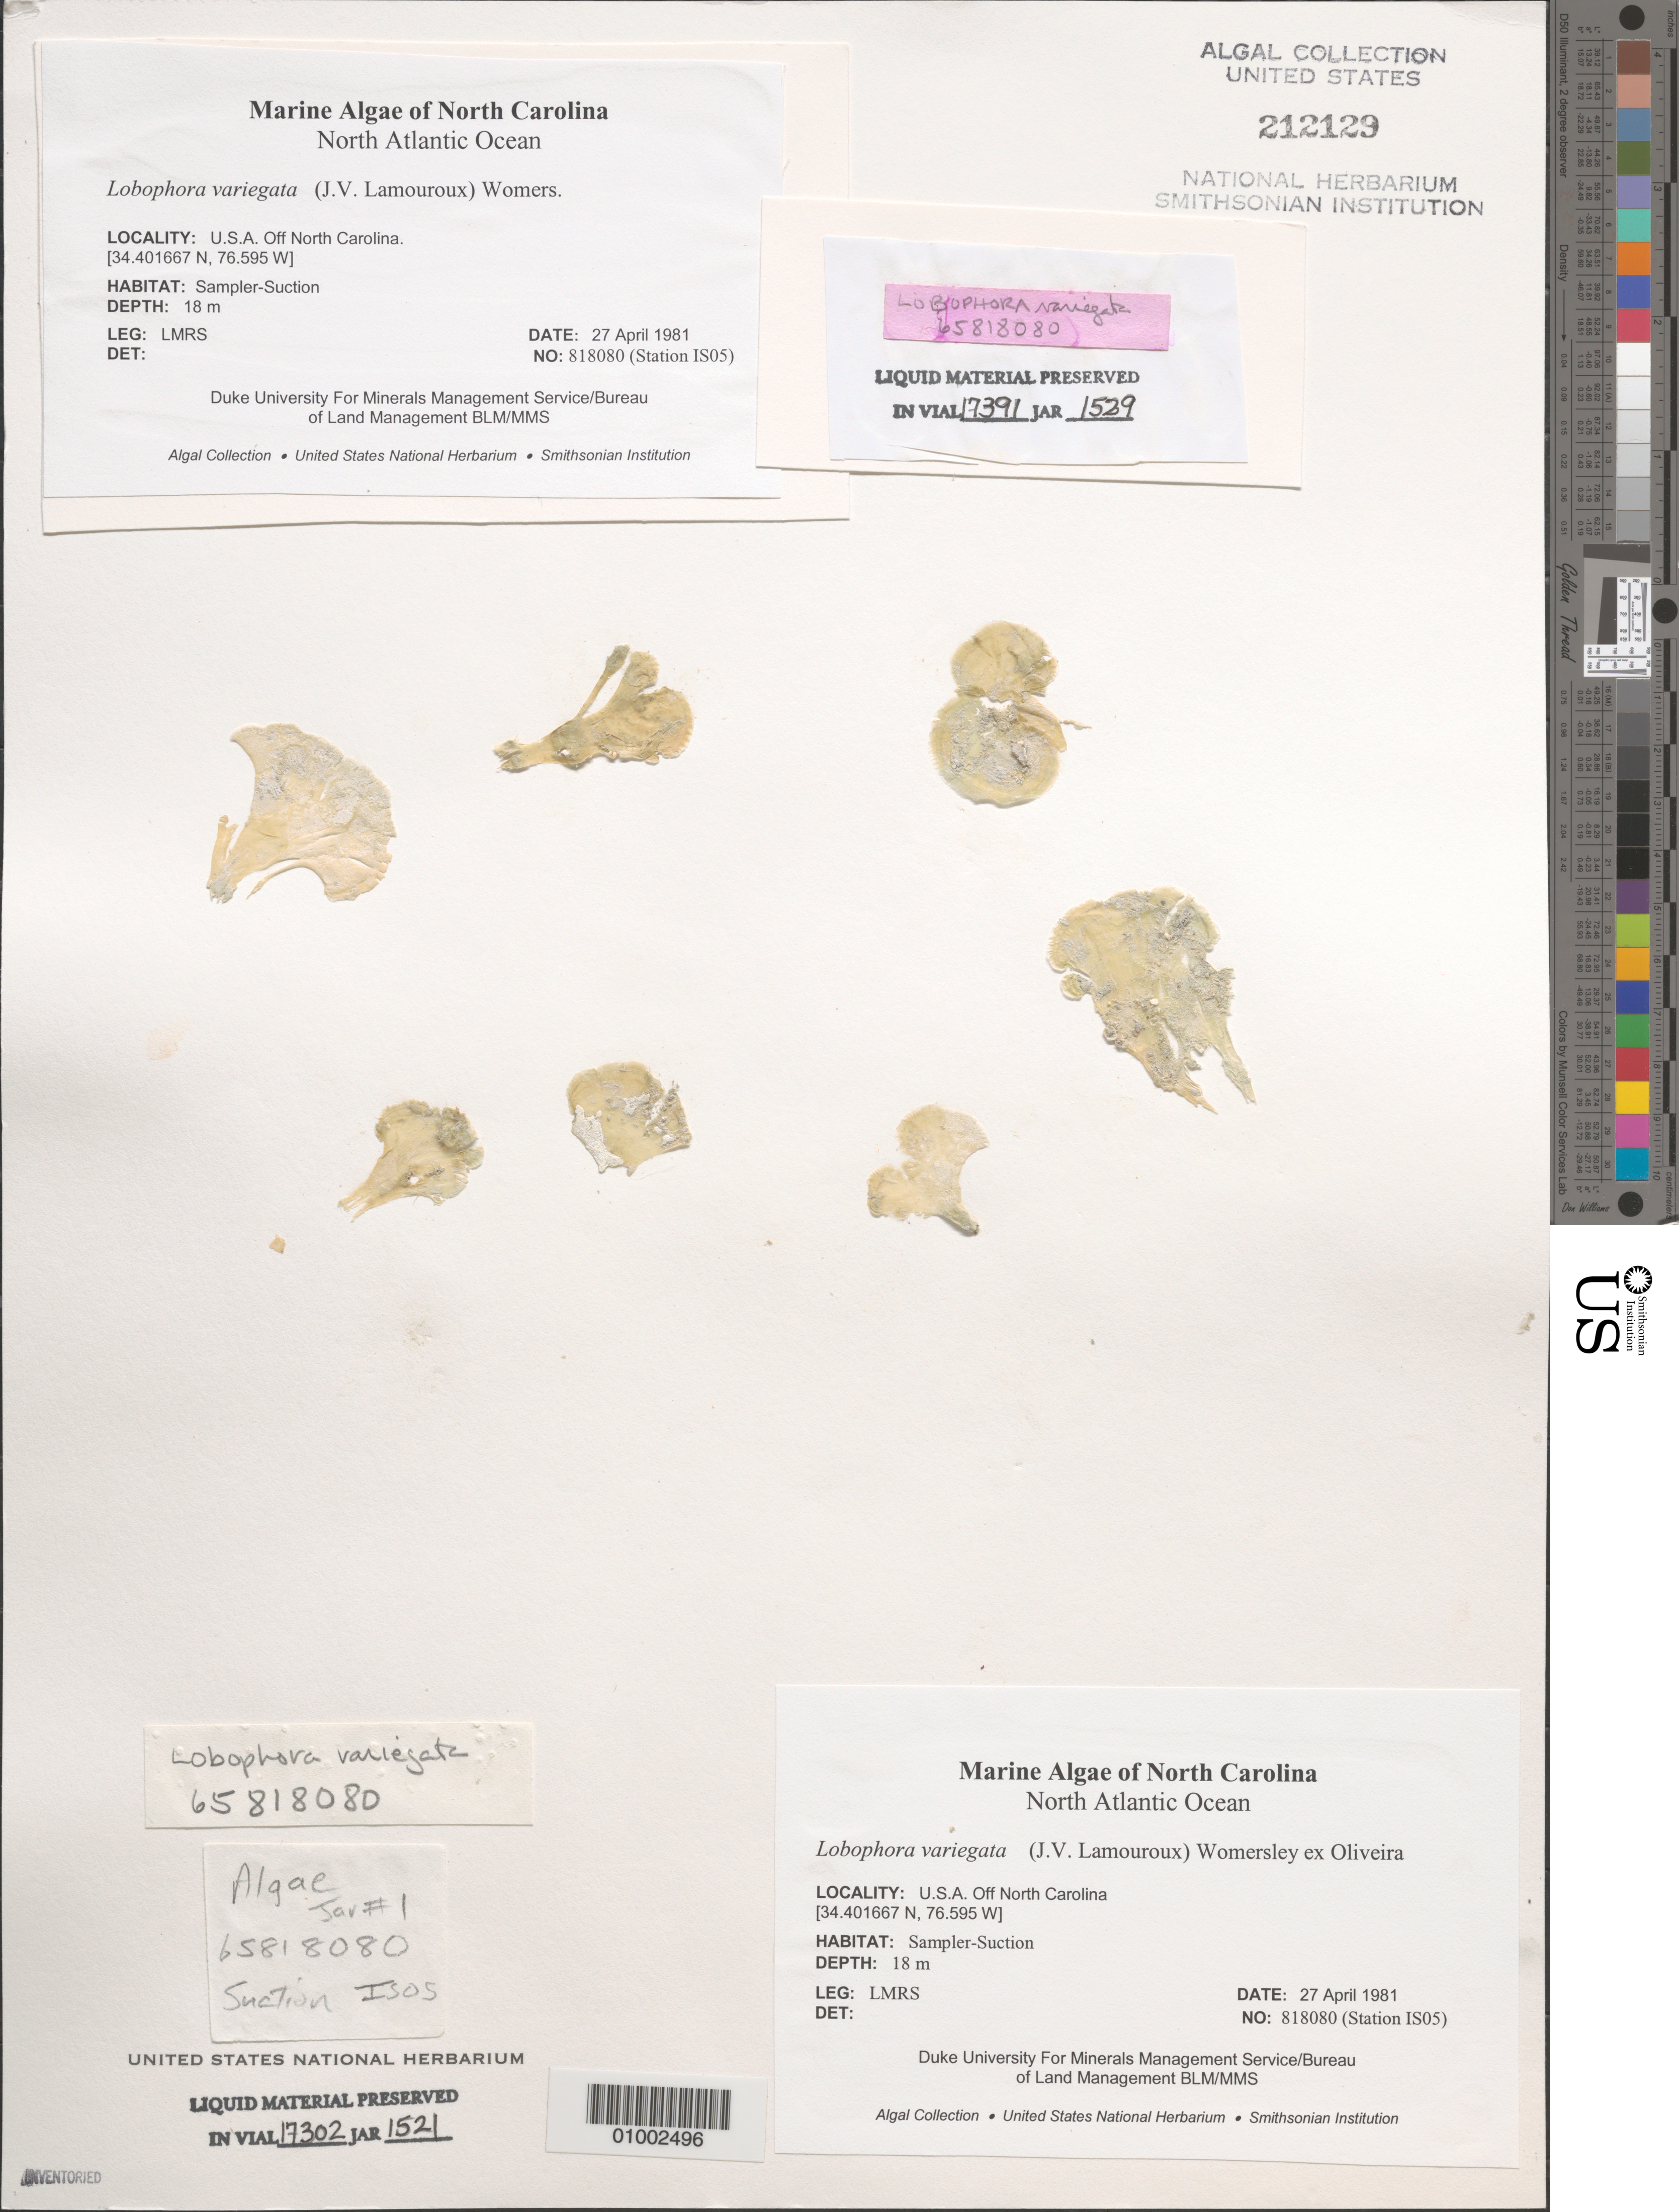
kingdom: Chromista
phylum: Ochrophyta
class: Phaeophyceae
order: Dictyotales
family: Dictyotaceae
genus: Lobophora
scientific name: Lobophora variegata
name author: (J.V.Lamouroux) Womersley & E.C. Oliveira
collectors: LMRS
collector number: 818080 (Station IS05)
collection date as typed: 27 Apr 1981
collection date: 1981-04-27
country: United States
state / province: North Carolina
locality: North Atlantic Ocean off North Carolina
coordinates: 34.401667 N, 76.595 W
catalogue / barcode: US 212129